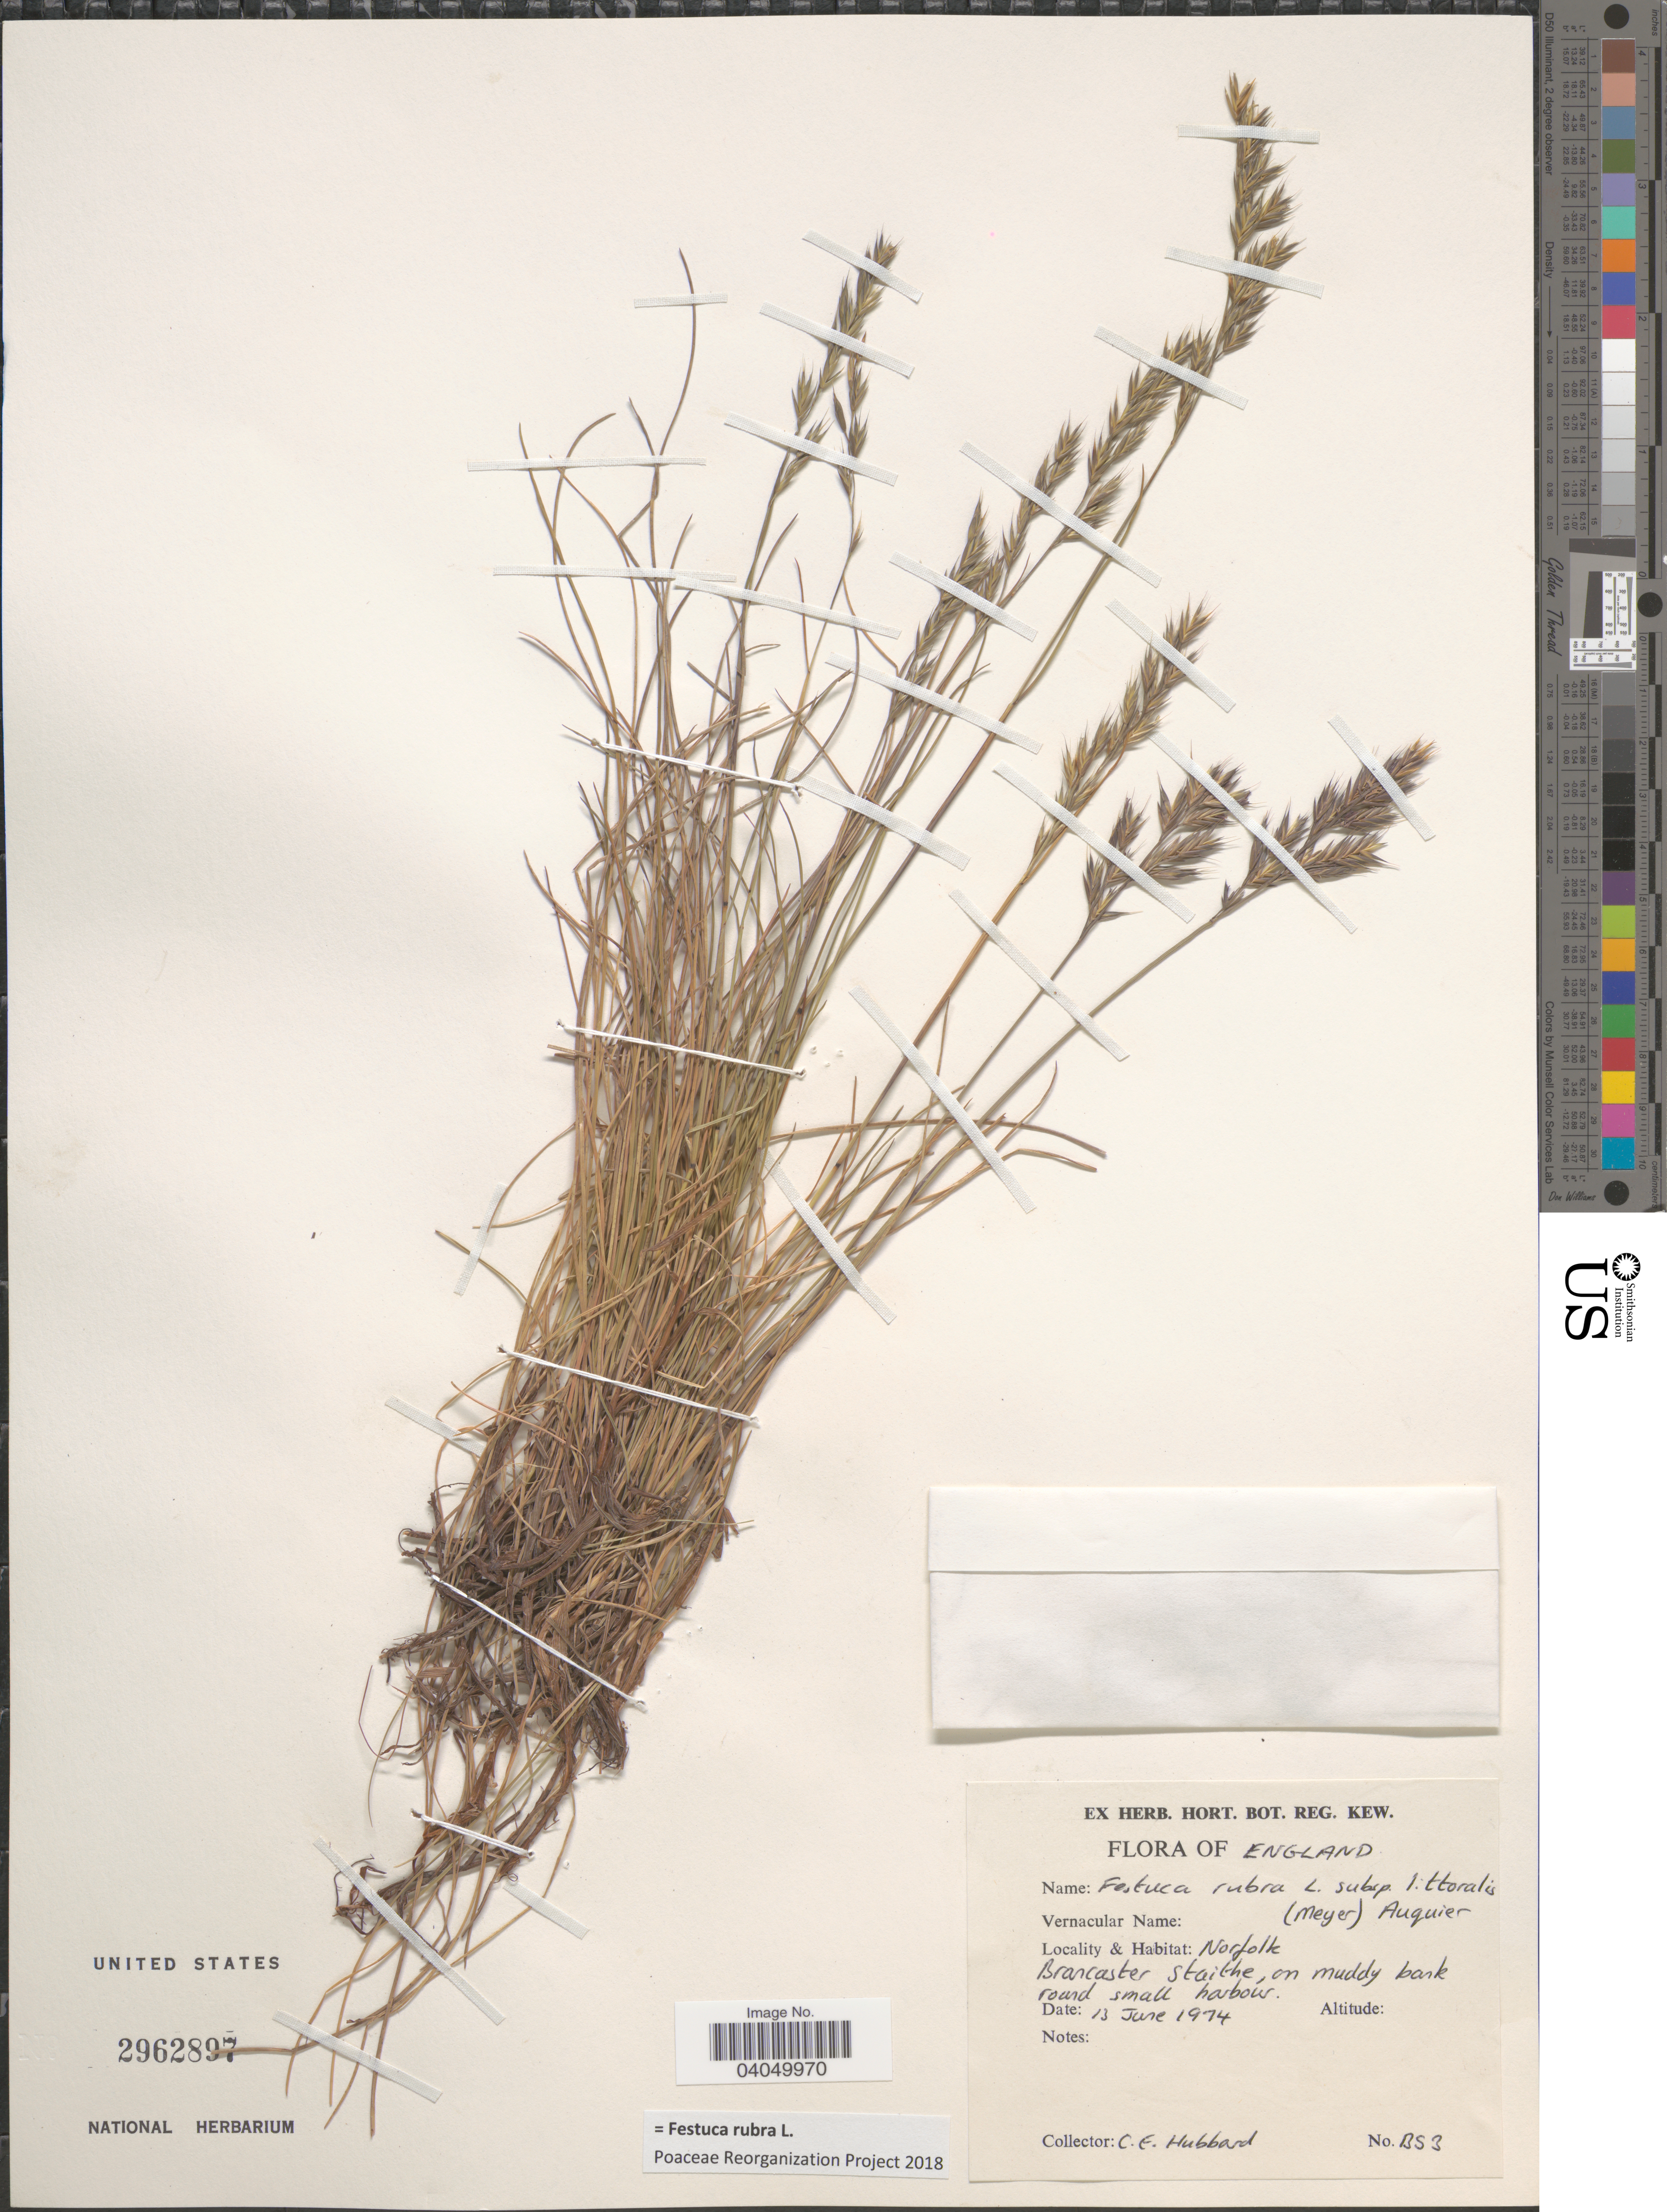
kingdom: Plantae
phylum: Tracheophyta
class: Liliopsida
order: Poales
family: Poaceae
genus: Festuca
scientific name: Festuca rubra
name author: L.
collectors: C. E. Hubbard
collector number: BS3*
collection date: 1974-06-13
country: United Kingdom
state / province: England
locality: Norfolk. Brancaster Staithe, on muddy bank round small harbour.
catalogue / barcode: US 2962897